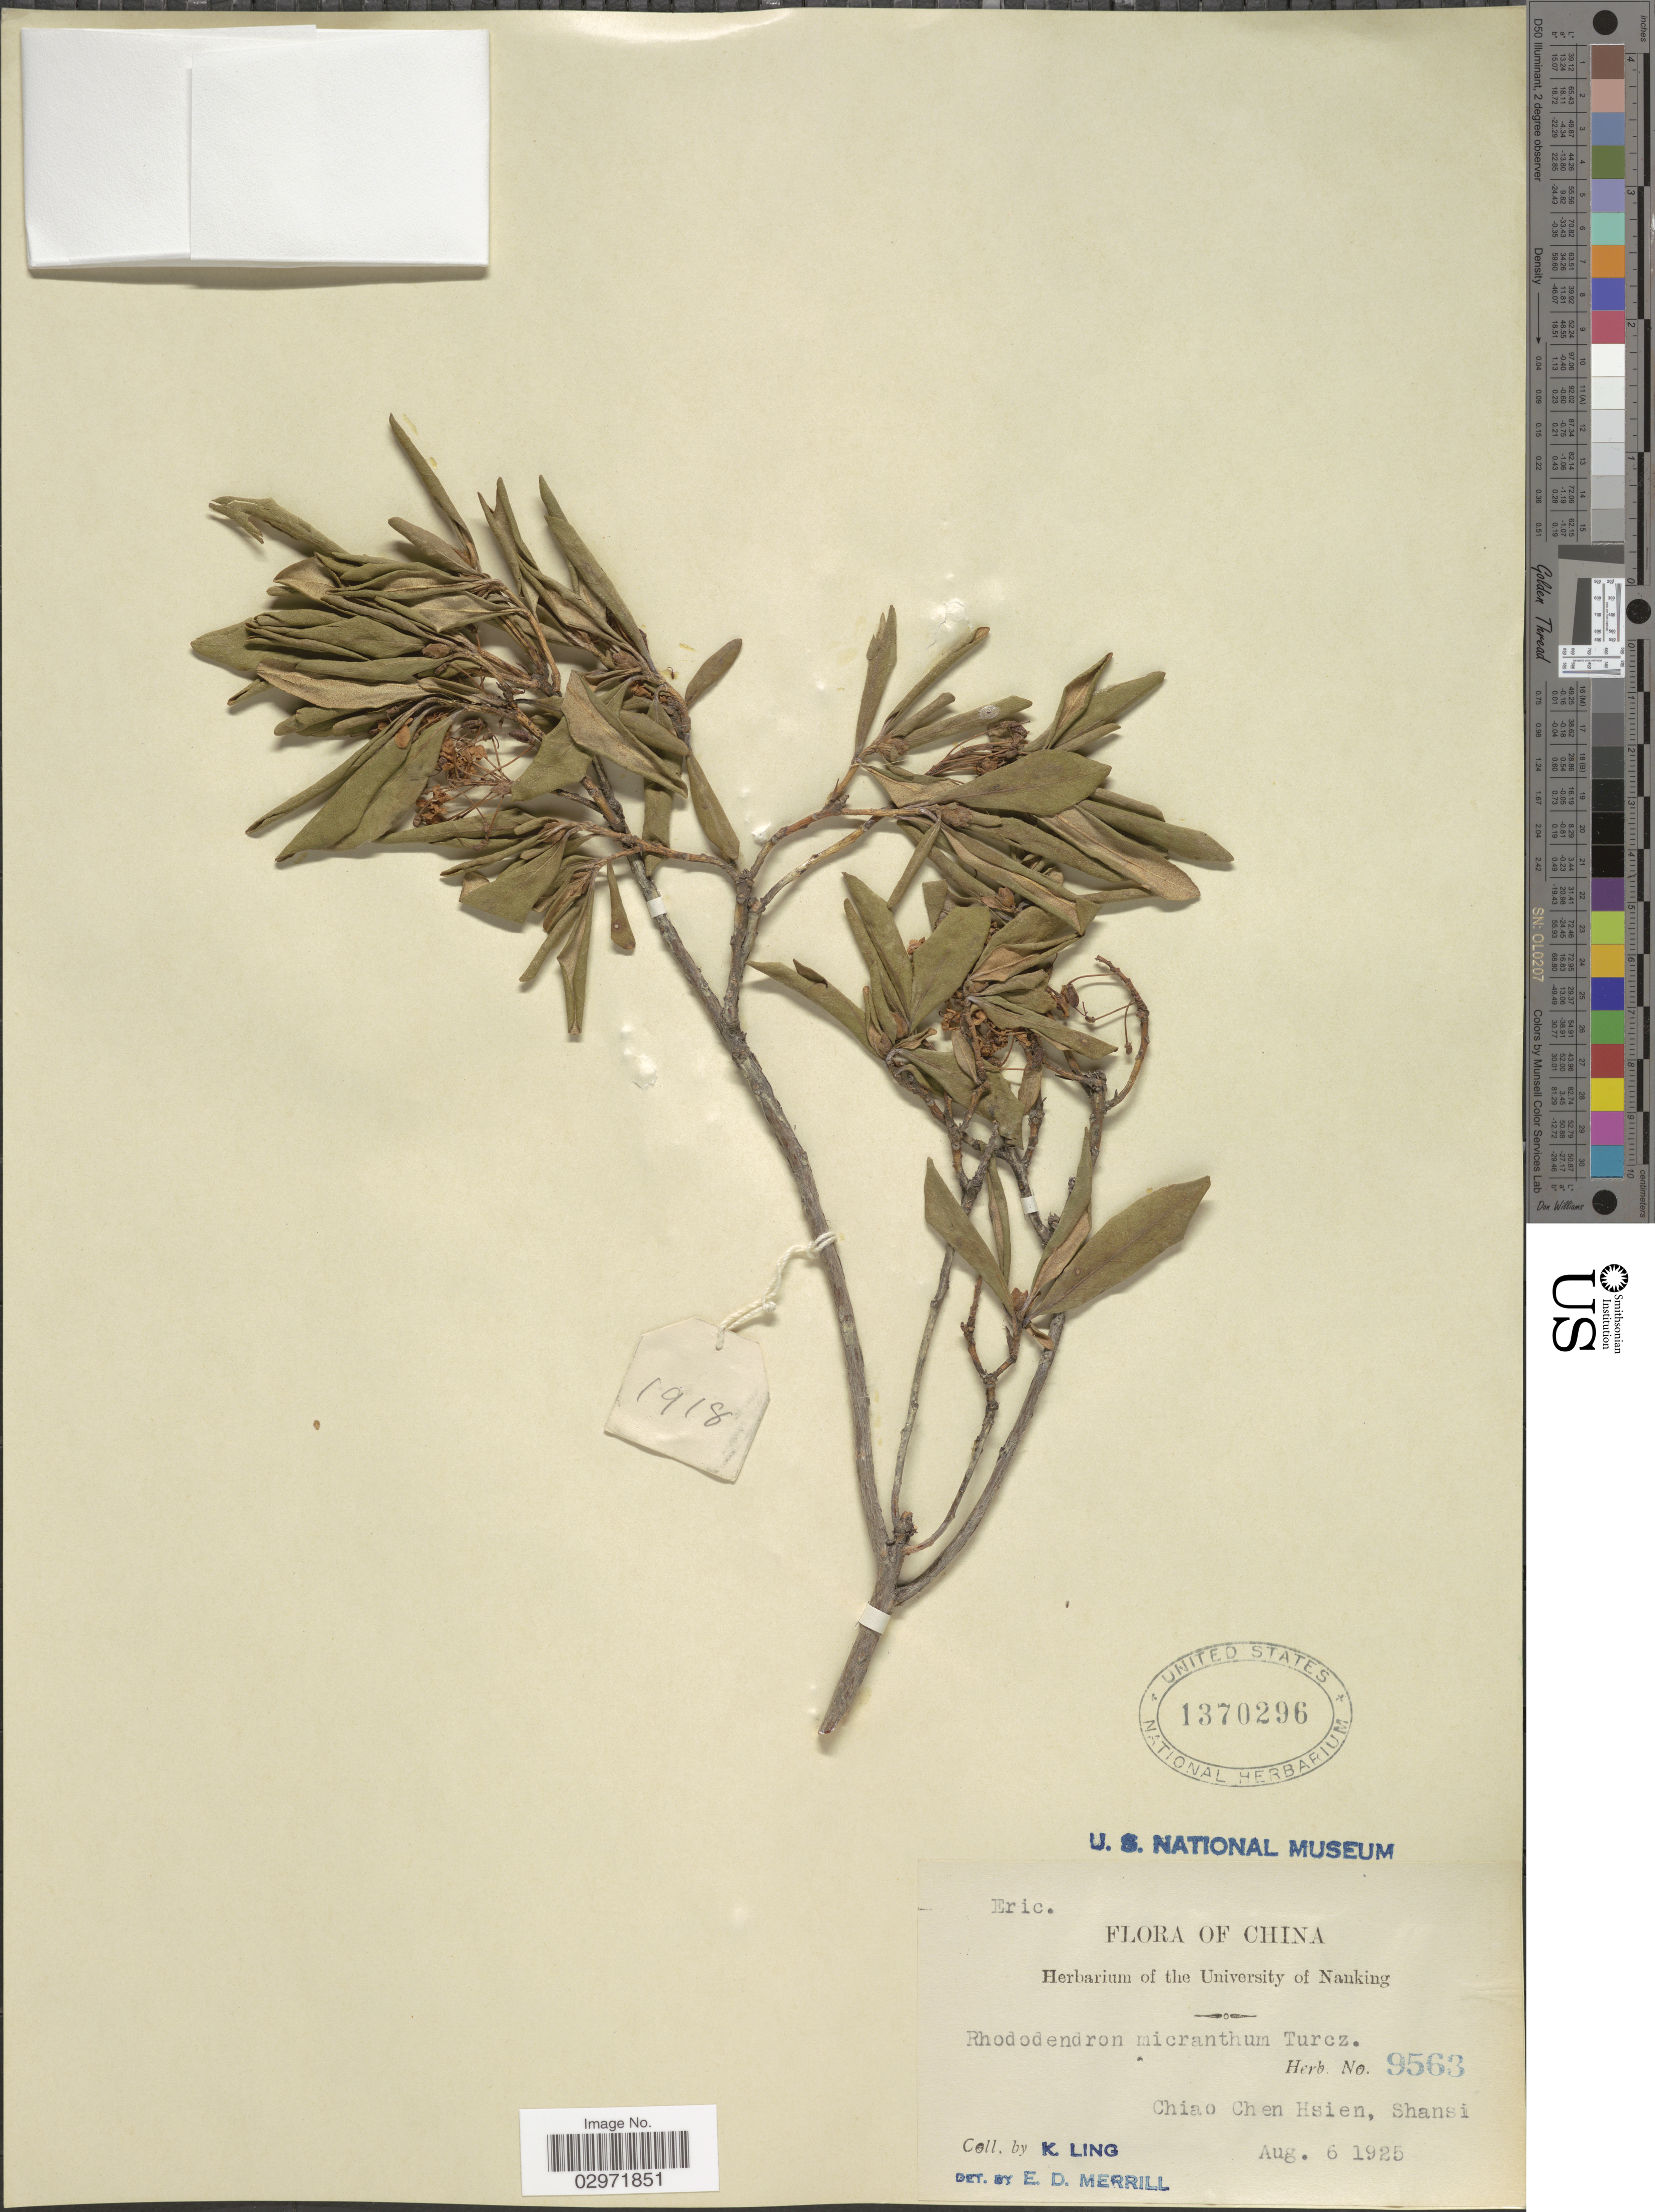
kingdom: Plantae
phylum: Tracheophyta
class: Magnoliopsida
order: Ericales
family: Ericaceae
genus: Rhododendron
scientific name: Rhododendron micranthum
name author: Turcz.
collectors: K. Ling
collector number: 9563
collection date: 1925-08-06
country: China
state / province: Shanxi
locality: Chiao Chen Hsien, Shansi.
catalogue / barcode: US 1370296